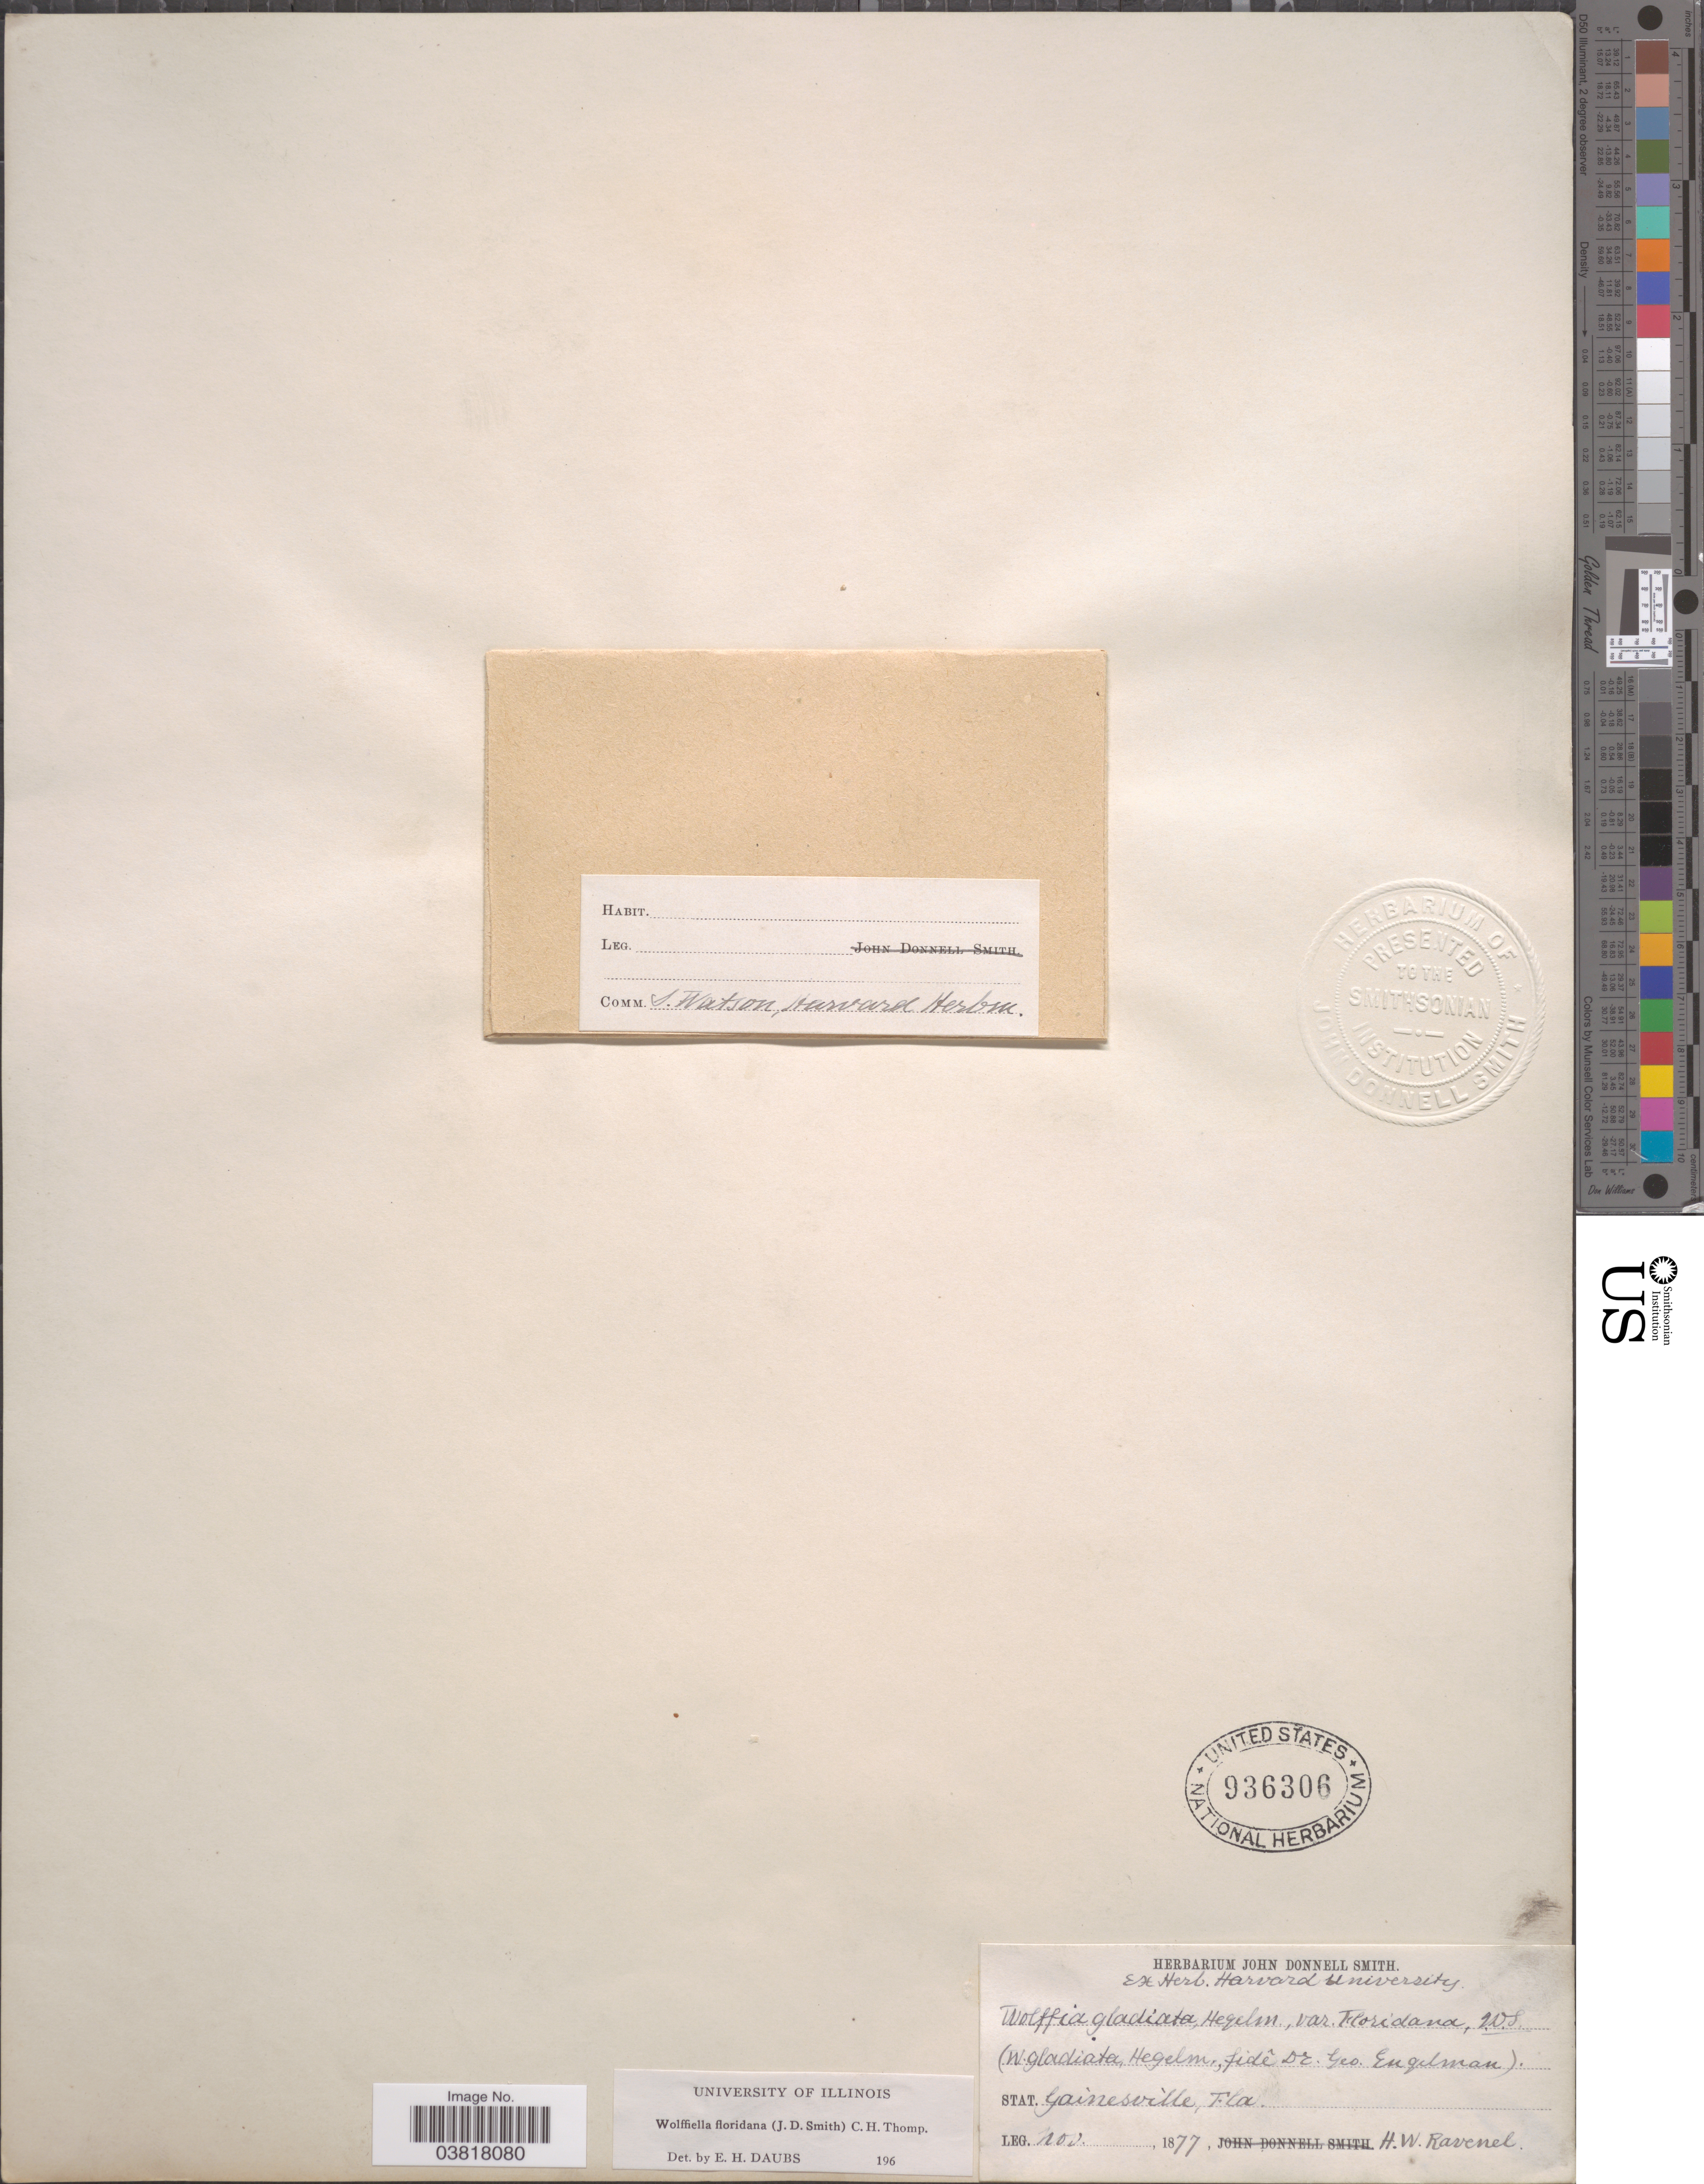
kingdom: Plantae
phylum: Tracheophyta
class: Liliopsida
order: Alismatales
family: Araceae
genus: Wolffiella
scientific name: Wolffiella floridana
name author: (Donn. Sm.) C.H. Thomps.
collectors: H. Ravenel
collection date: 1877-11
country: United States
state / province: Florida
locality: Stat. Gainesville.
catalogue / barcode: US 936306